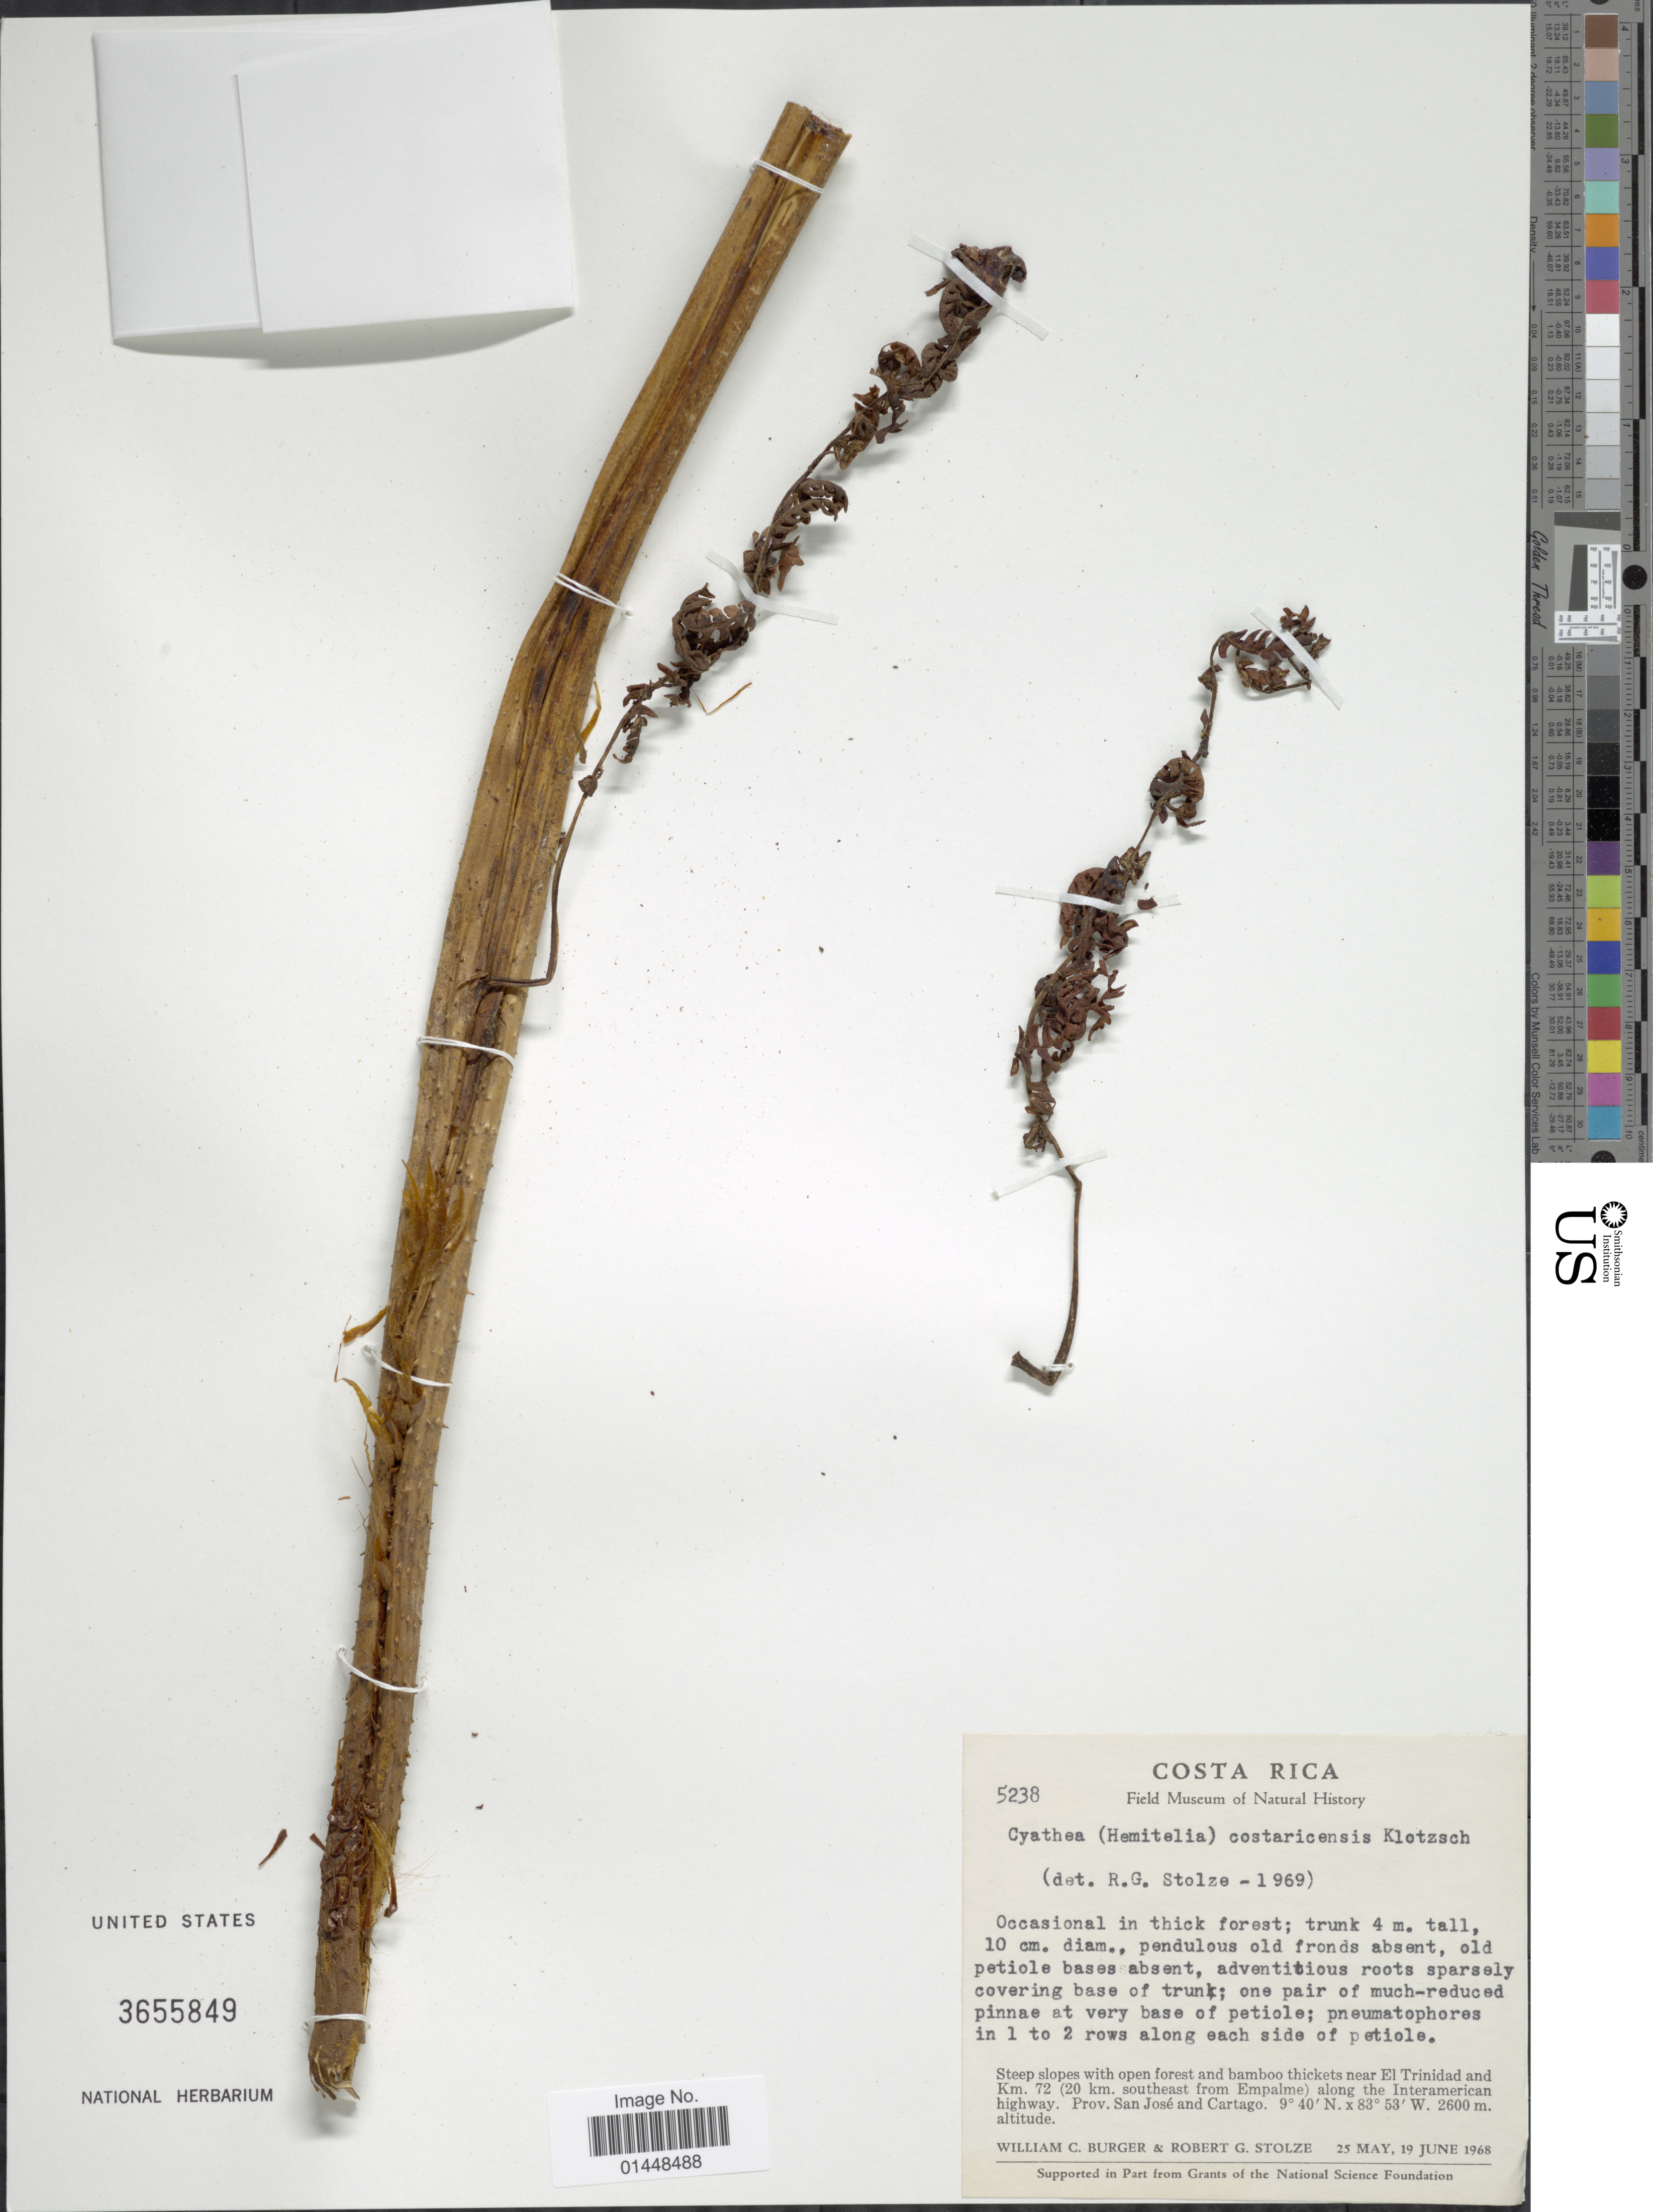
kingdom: Plantae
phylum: Tracheophyta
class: Polypodiopsida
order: Cyatheales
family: Cyatheaceae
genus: Cyathea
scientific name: Cyathea costaricensis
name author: (Kuhn) Domin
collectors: W. Burger & R. G. Stolze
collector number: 5238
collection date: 1968-05-25/1968-06-19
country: Costa Rica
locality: Near El Trinidad and Km 72 (20 km southeast from Empalme) along the Interamerican highway. Prov. San Jose and Cartago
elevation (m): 2600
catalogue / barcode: US 3655849